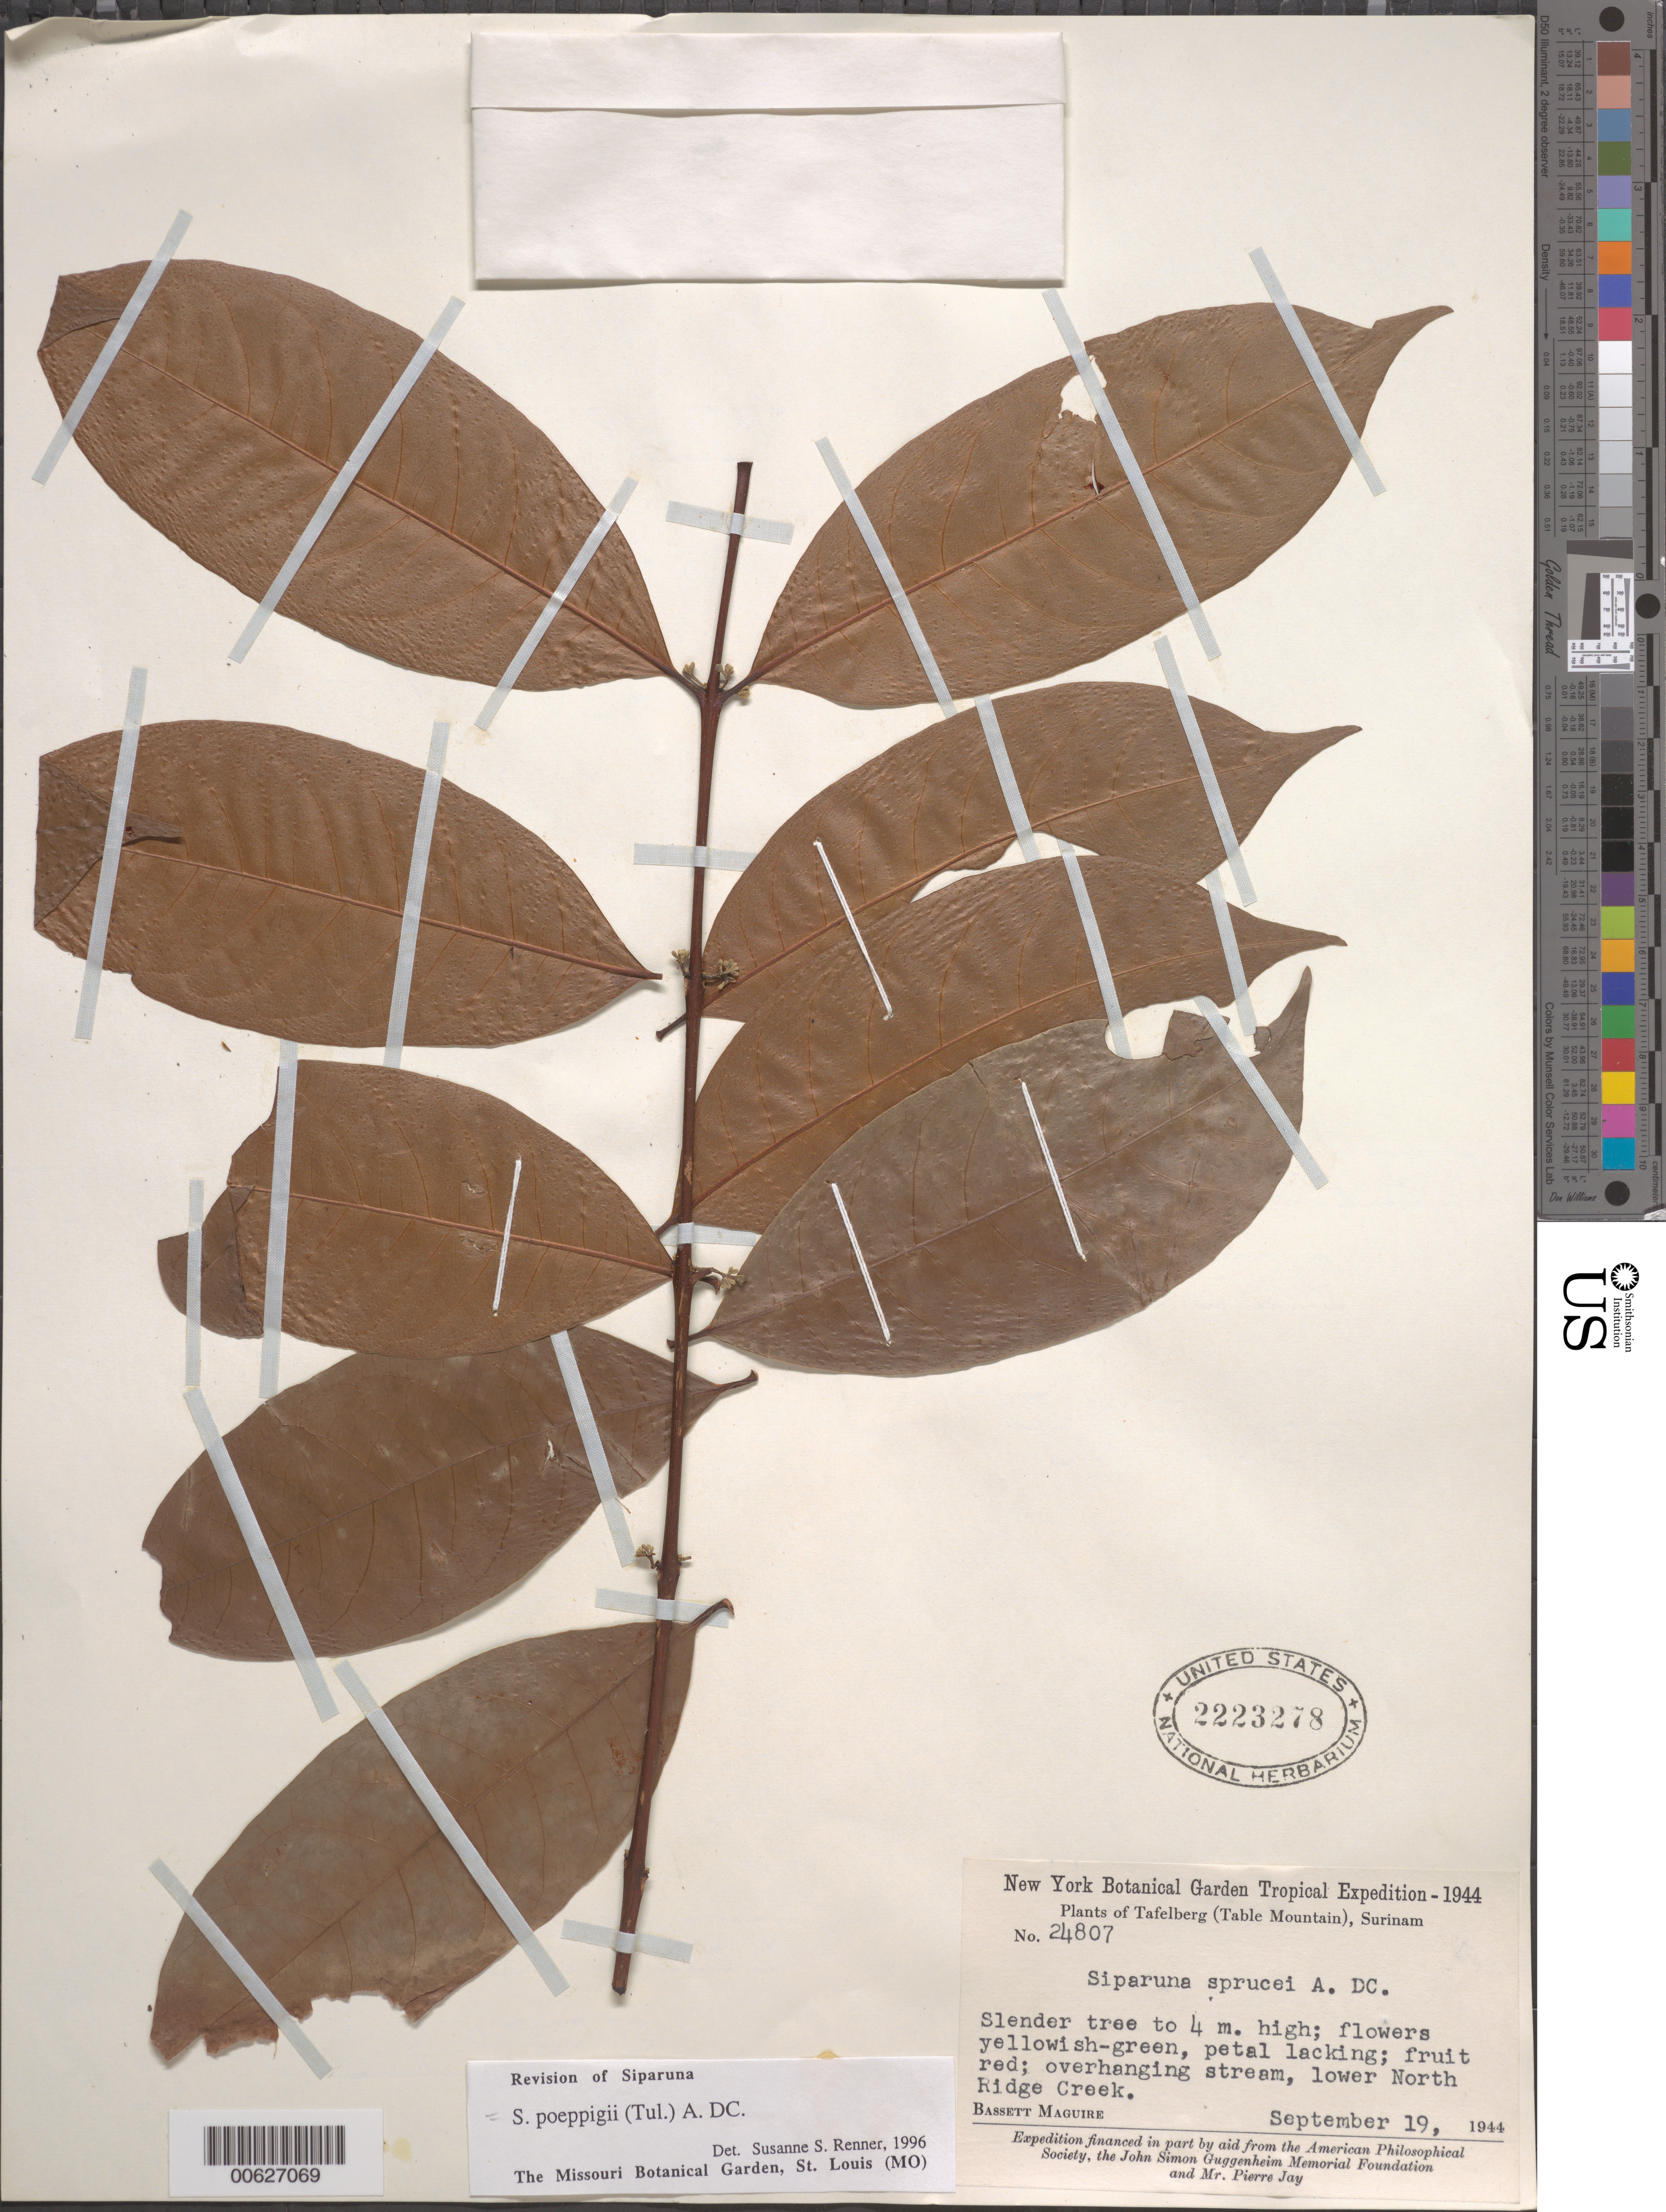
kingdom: Plantae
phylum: Tracheophyta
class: Magnoliopsida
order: Laurales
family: Siparunaceae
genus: Siparuna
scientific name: Siparuna poeppigii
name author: (Tul.) A. DC.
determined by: Renner, S. S.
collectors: B. Maguire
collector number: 24807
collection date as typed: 19-Sep-44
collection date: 1944-09-19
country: Suriname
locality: Tafelberg (Table Mountain), North Ridge Creek, lower part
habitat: Overhanging stream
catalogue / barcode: US 2223278